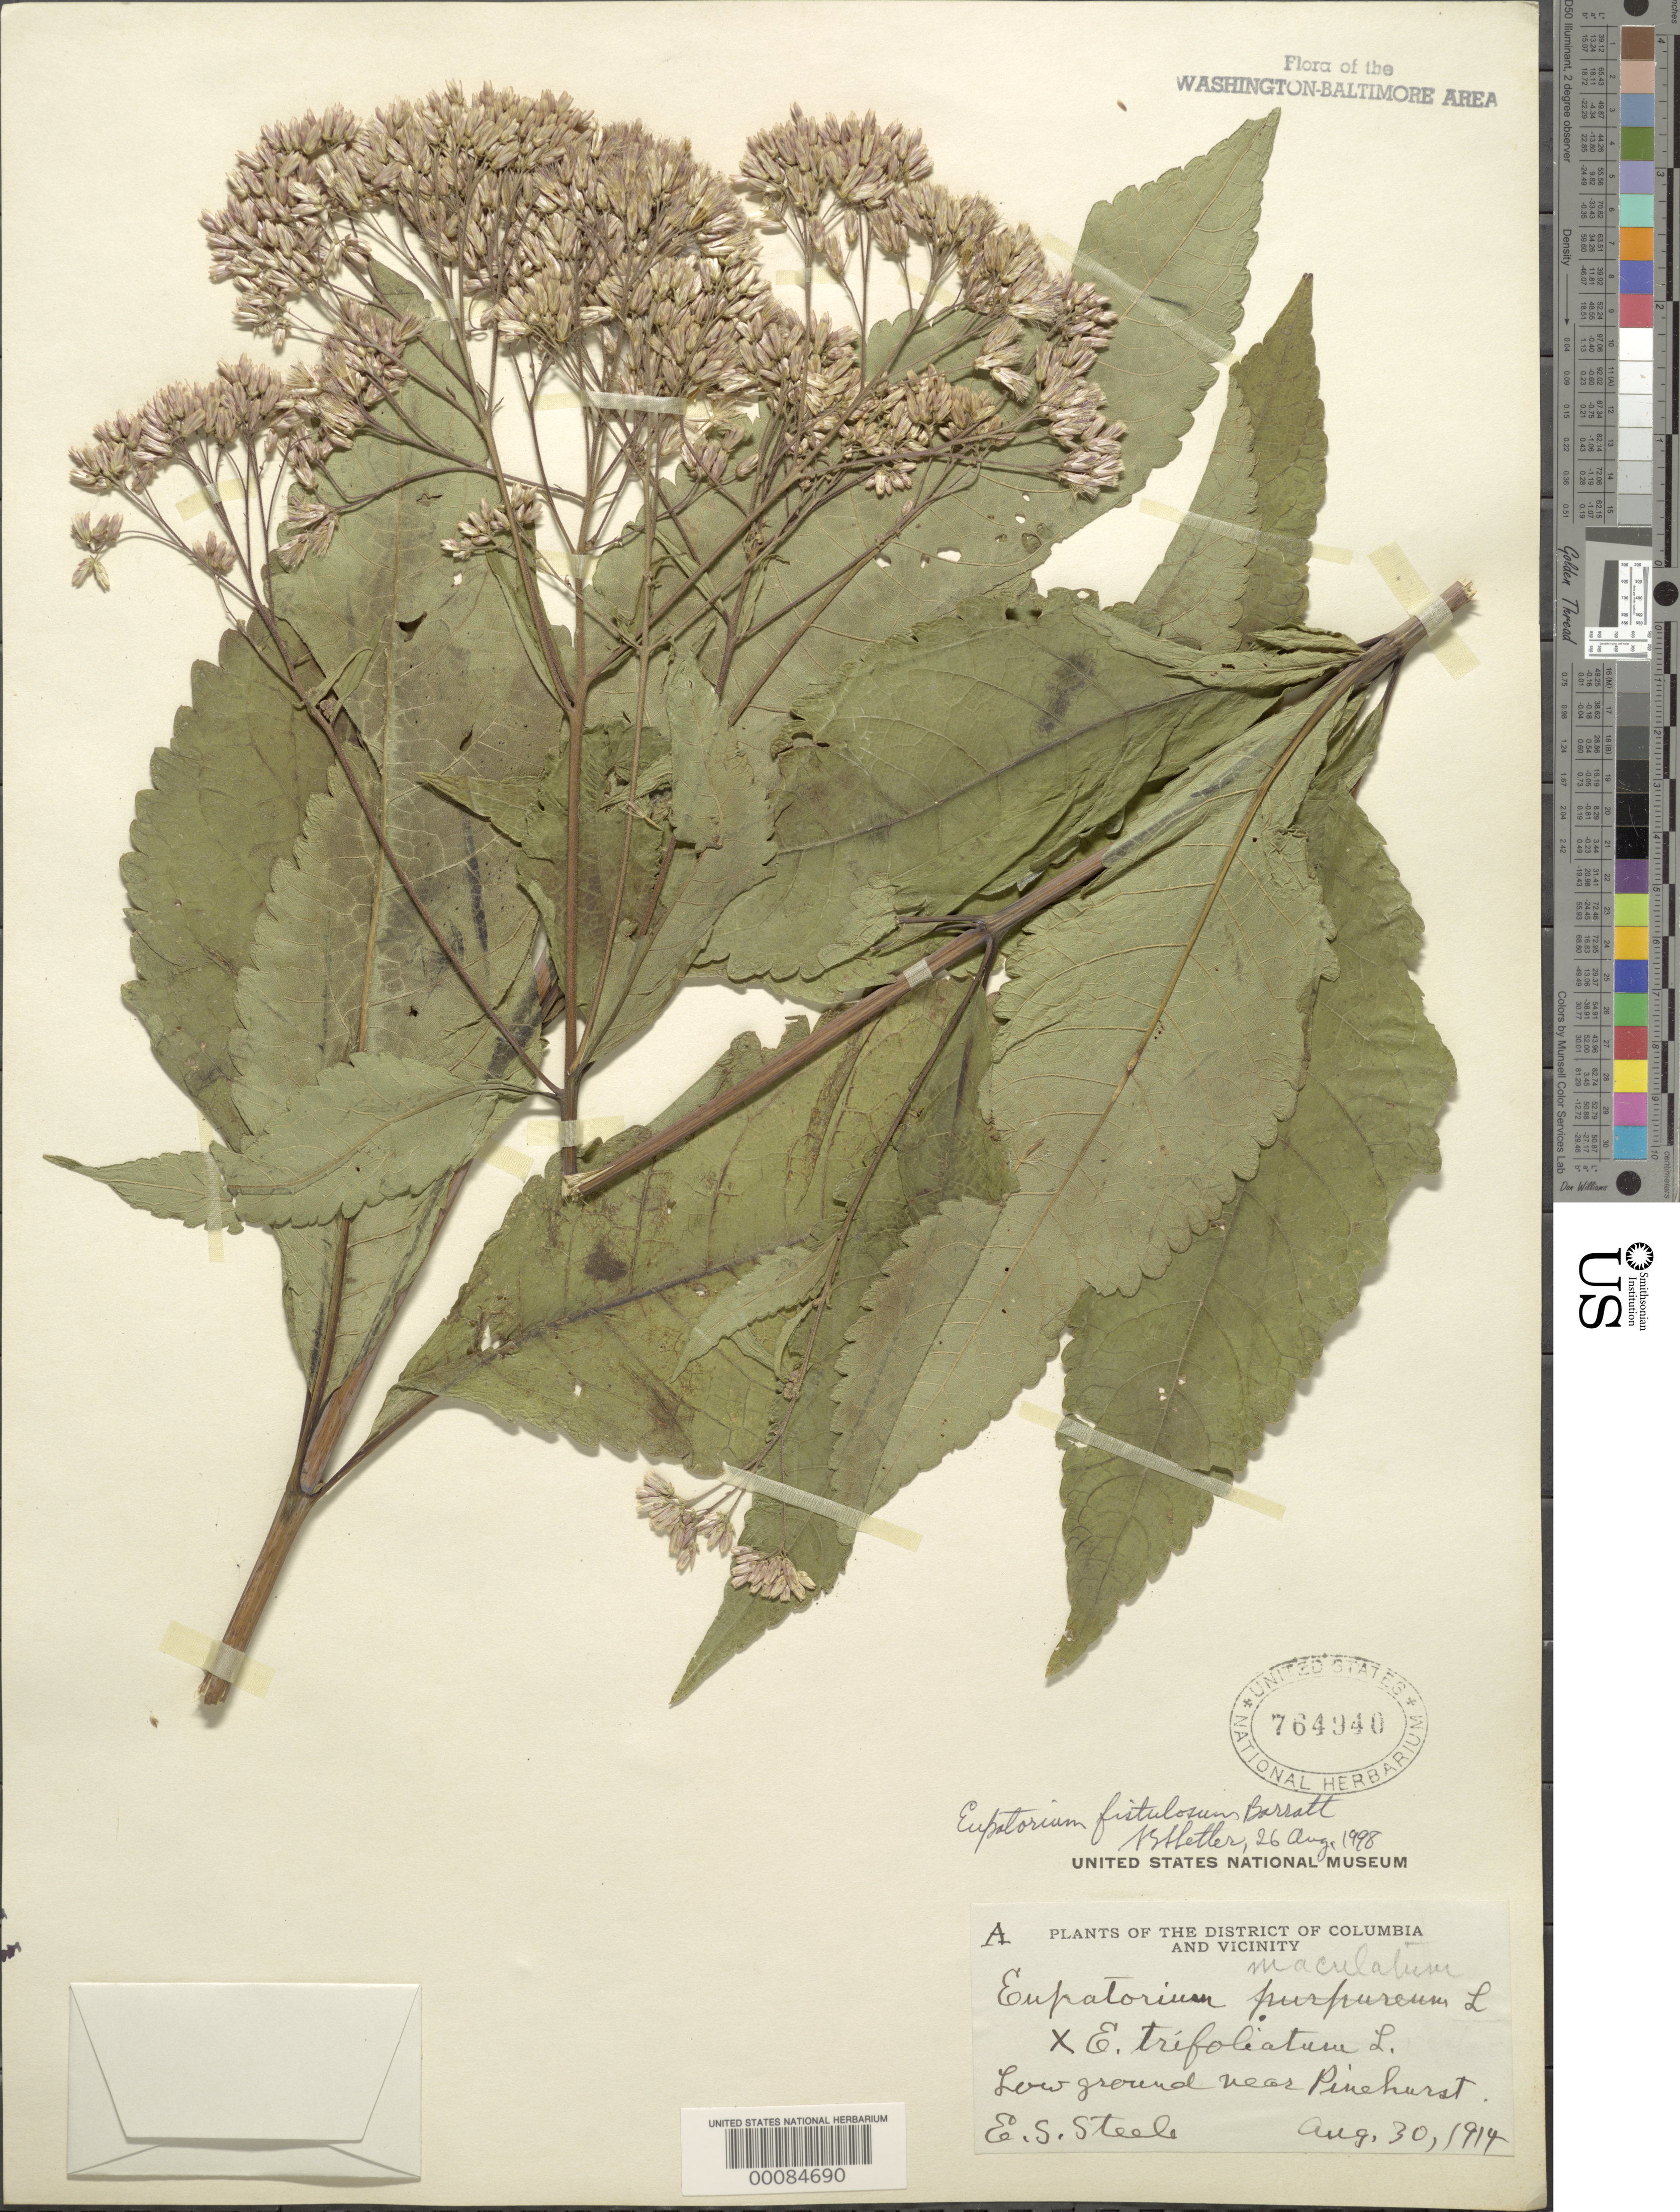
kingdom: Plantae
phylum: Tracheophyta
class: Magnoliopsida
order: Asterales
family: Asteraceae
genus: Eupatorium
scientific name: Eupatorium fistulosum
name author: Barratt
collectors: E. Steele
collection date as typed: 30 Aug 1914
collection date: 1914-08-30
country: United States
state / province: District of Columbia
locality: Pinehurst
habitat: Low ground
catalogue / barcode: US 764940